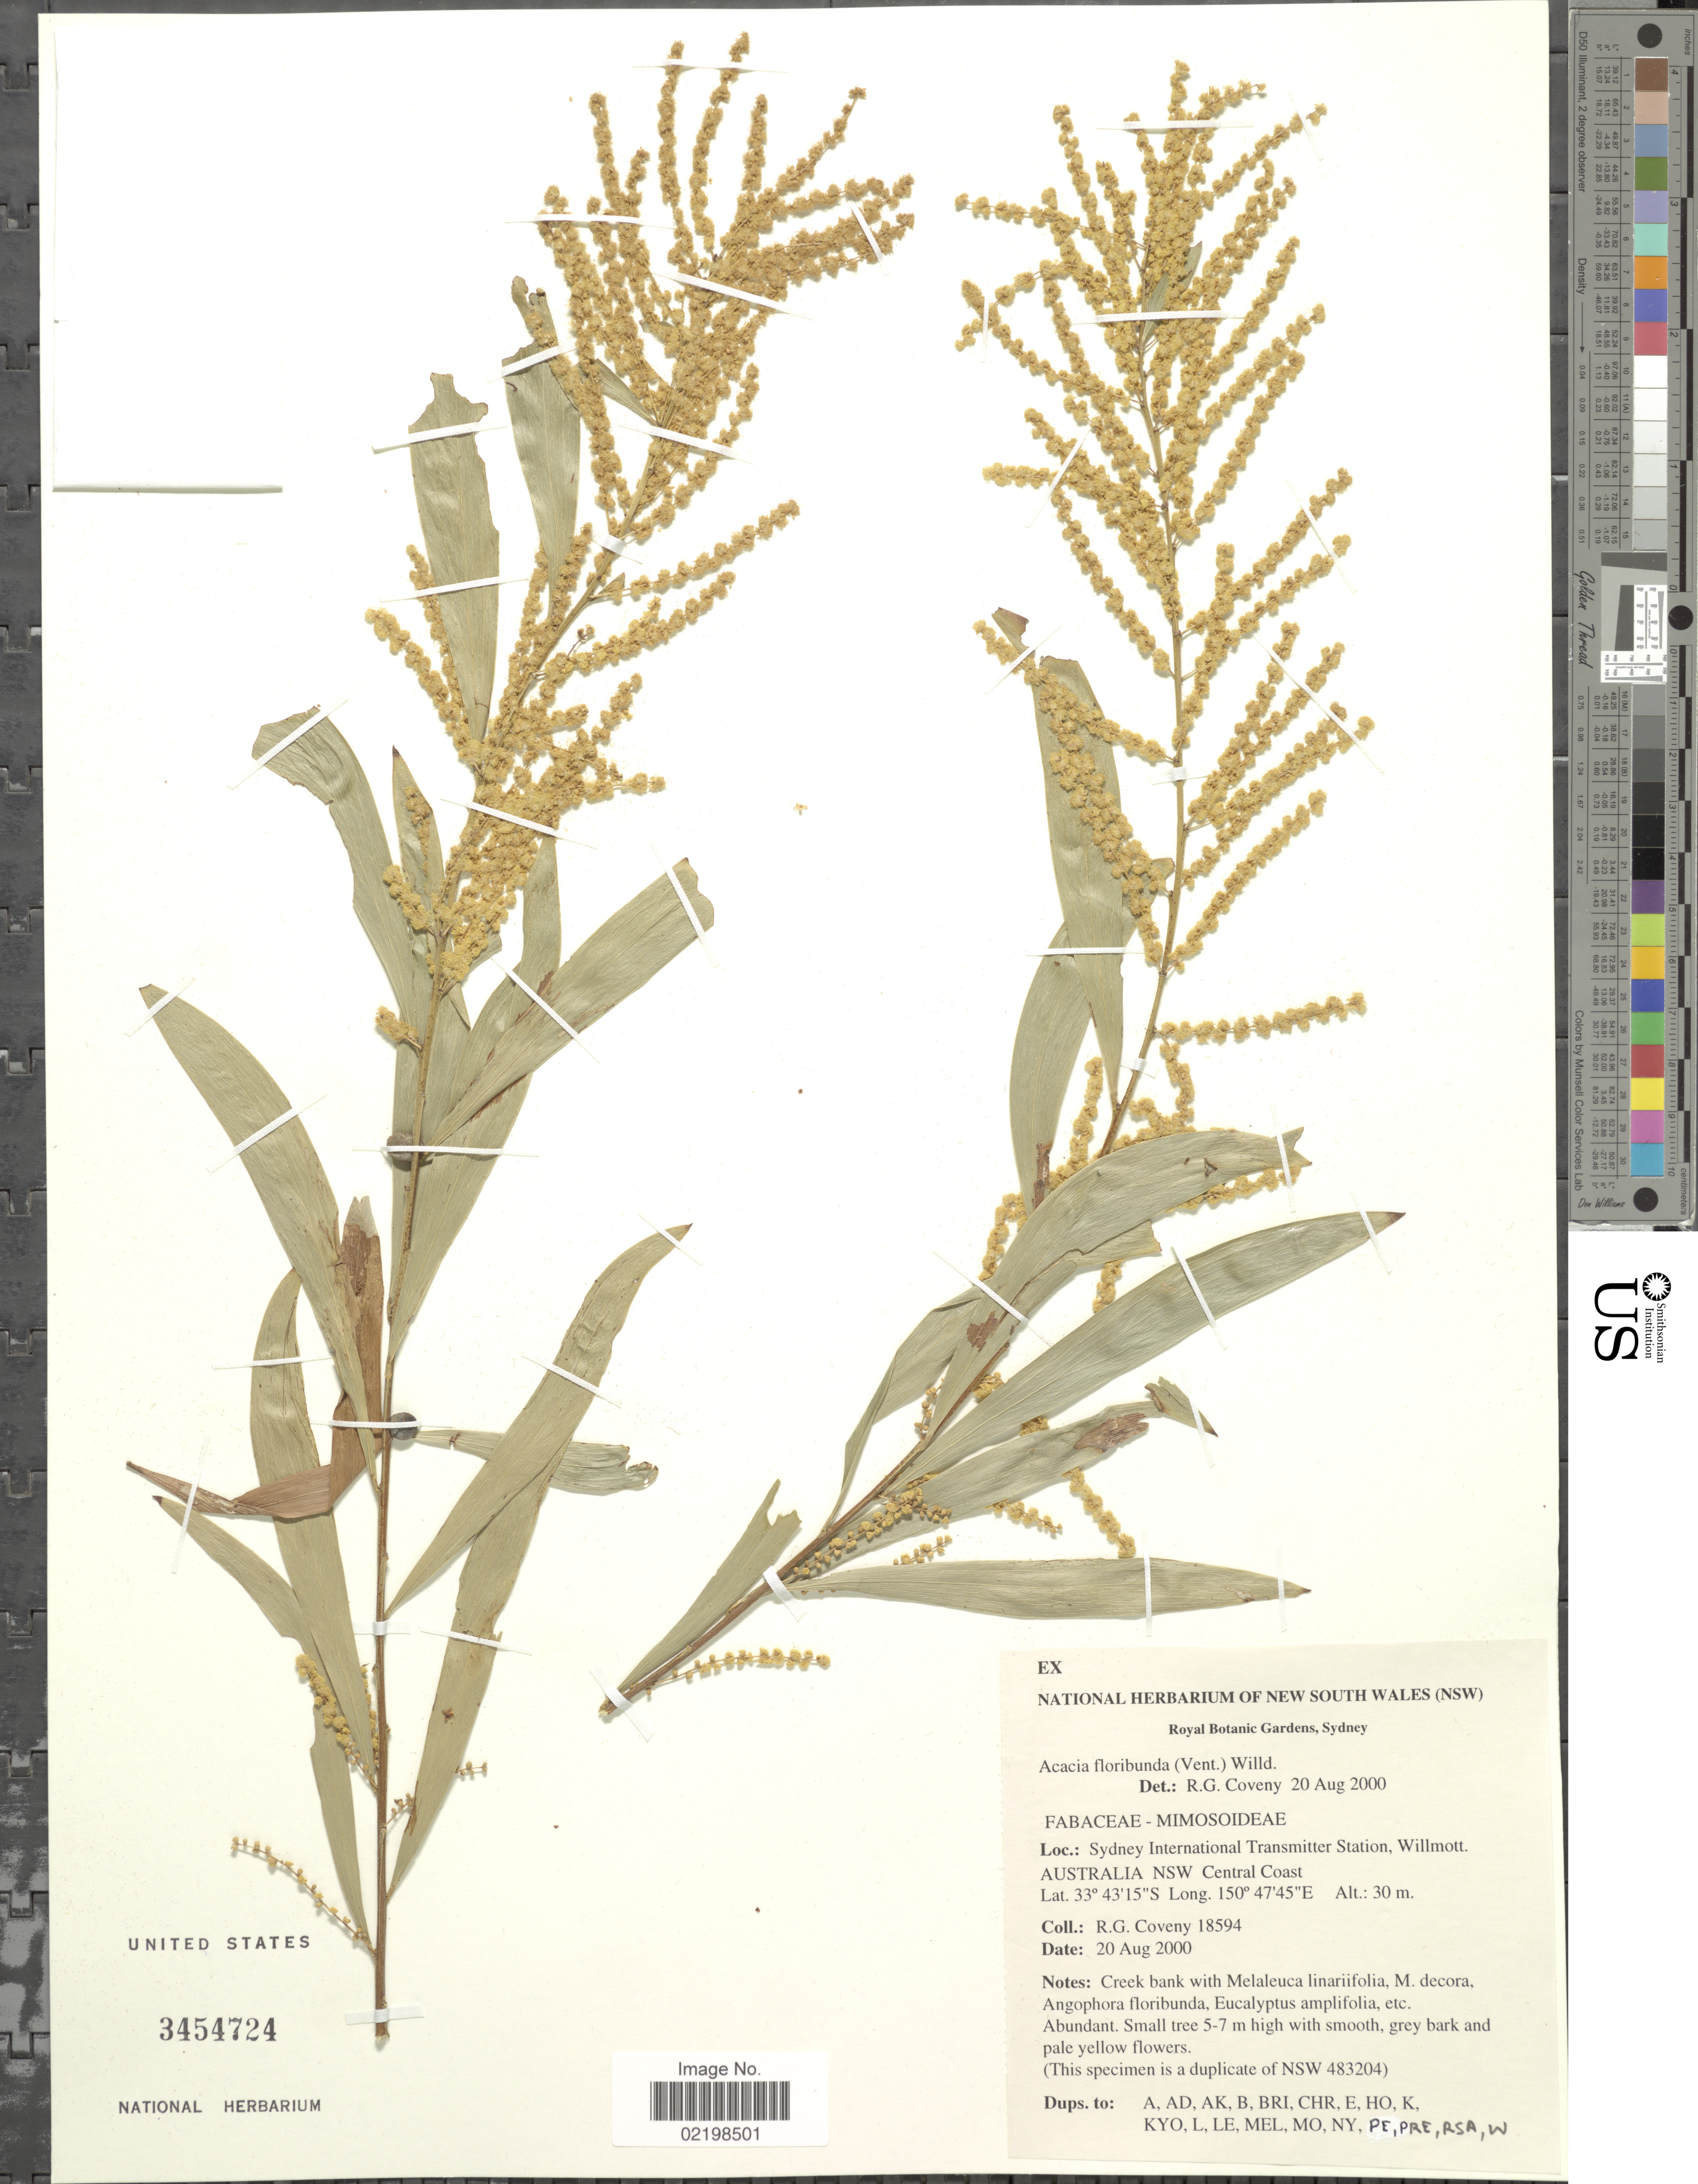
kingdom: Plantae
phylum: Tracheophyta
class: Magnoliopsida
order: Fabales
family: Fabaceae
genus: Acacia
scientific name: Acacia floribunda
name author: Willd.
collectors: R. Coveny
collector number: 18594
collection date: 2000-08-20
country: Australia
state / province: New South Wales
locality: Sydney International Transmitter Station, Willmott. Australia NSW Central Coast.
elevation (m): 30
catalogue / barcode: US 3454724